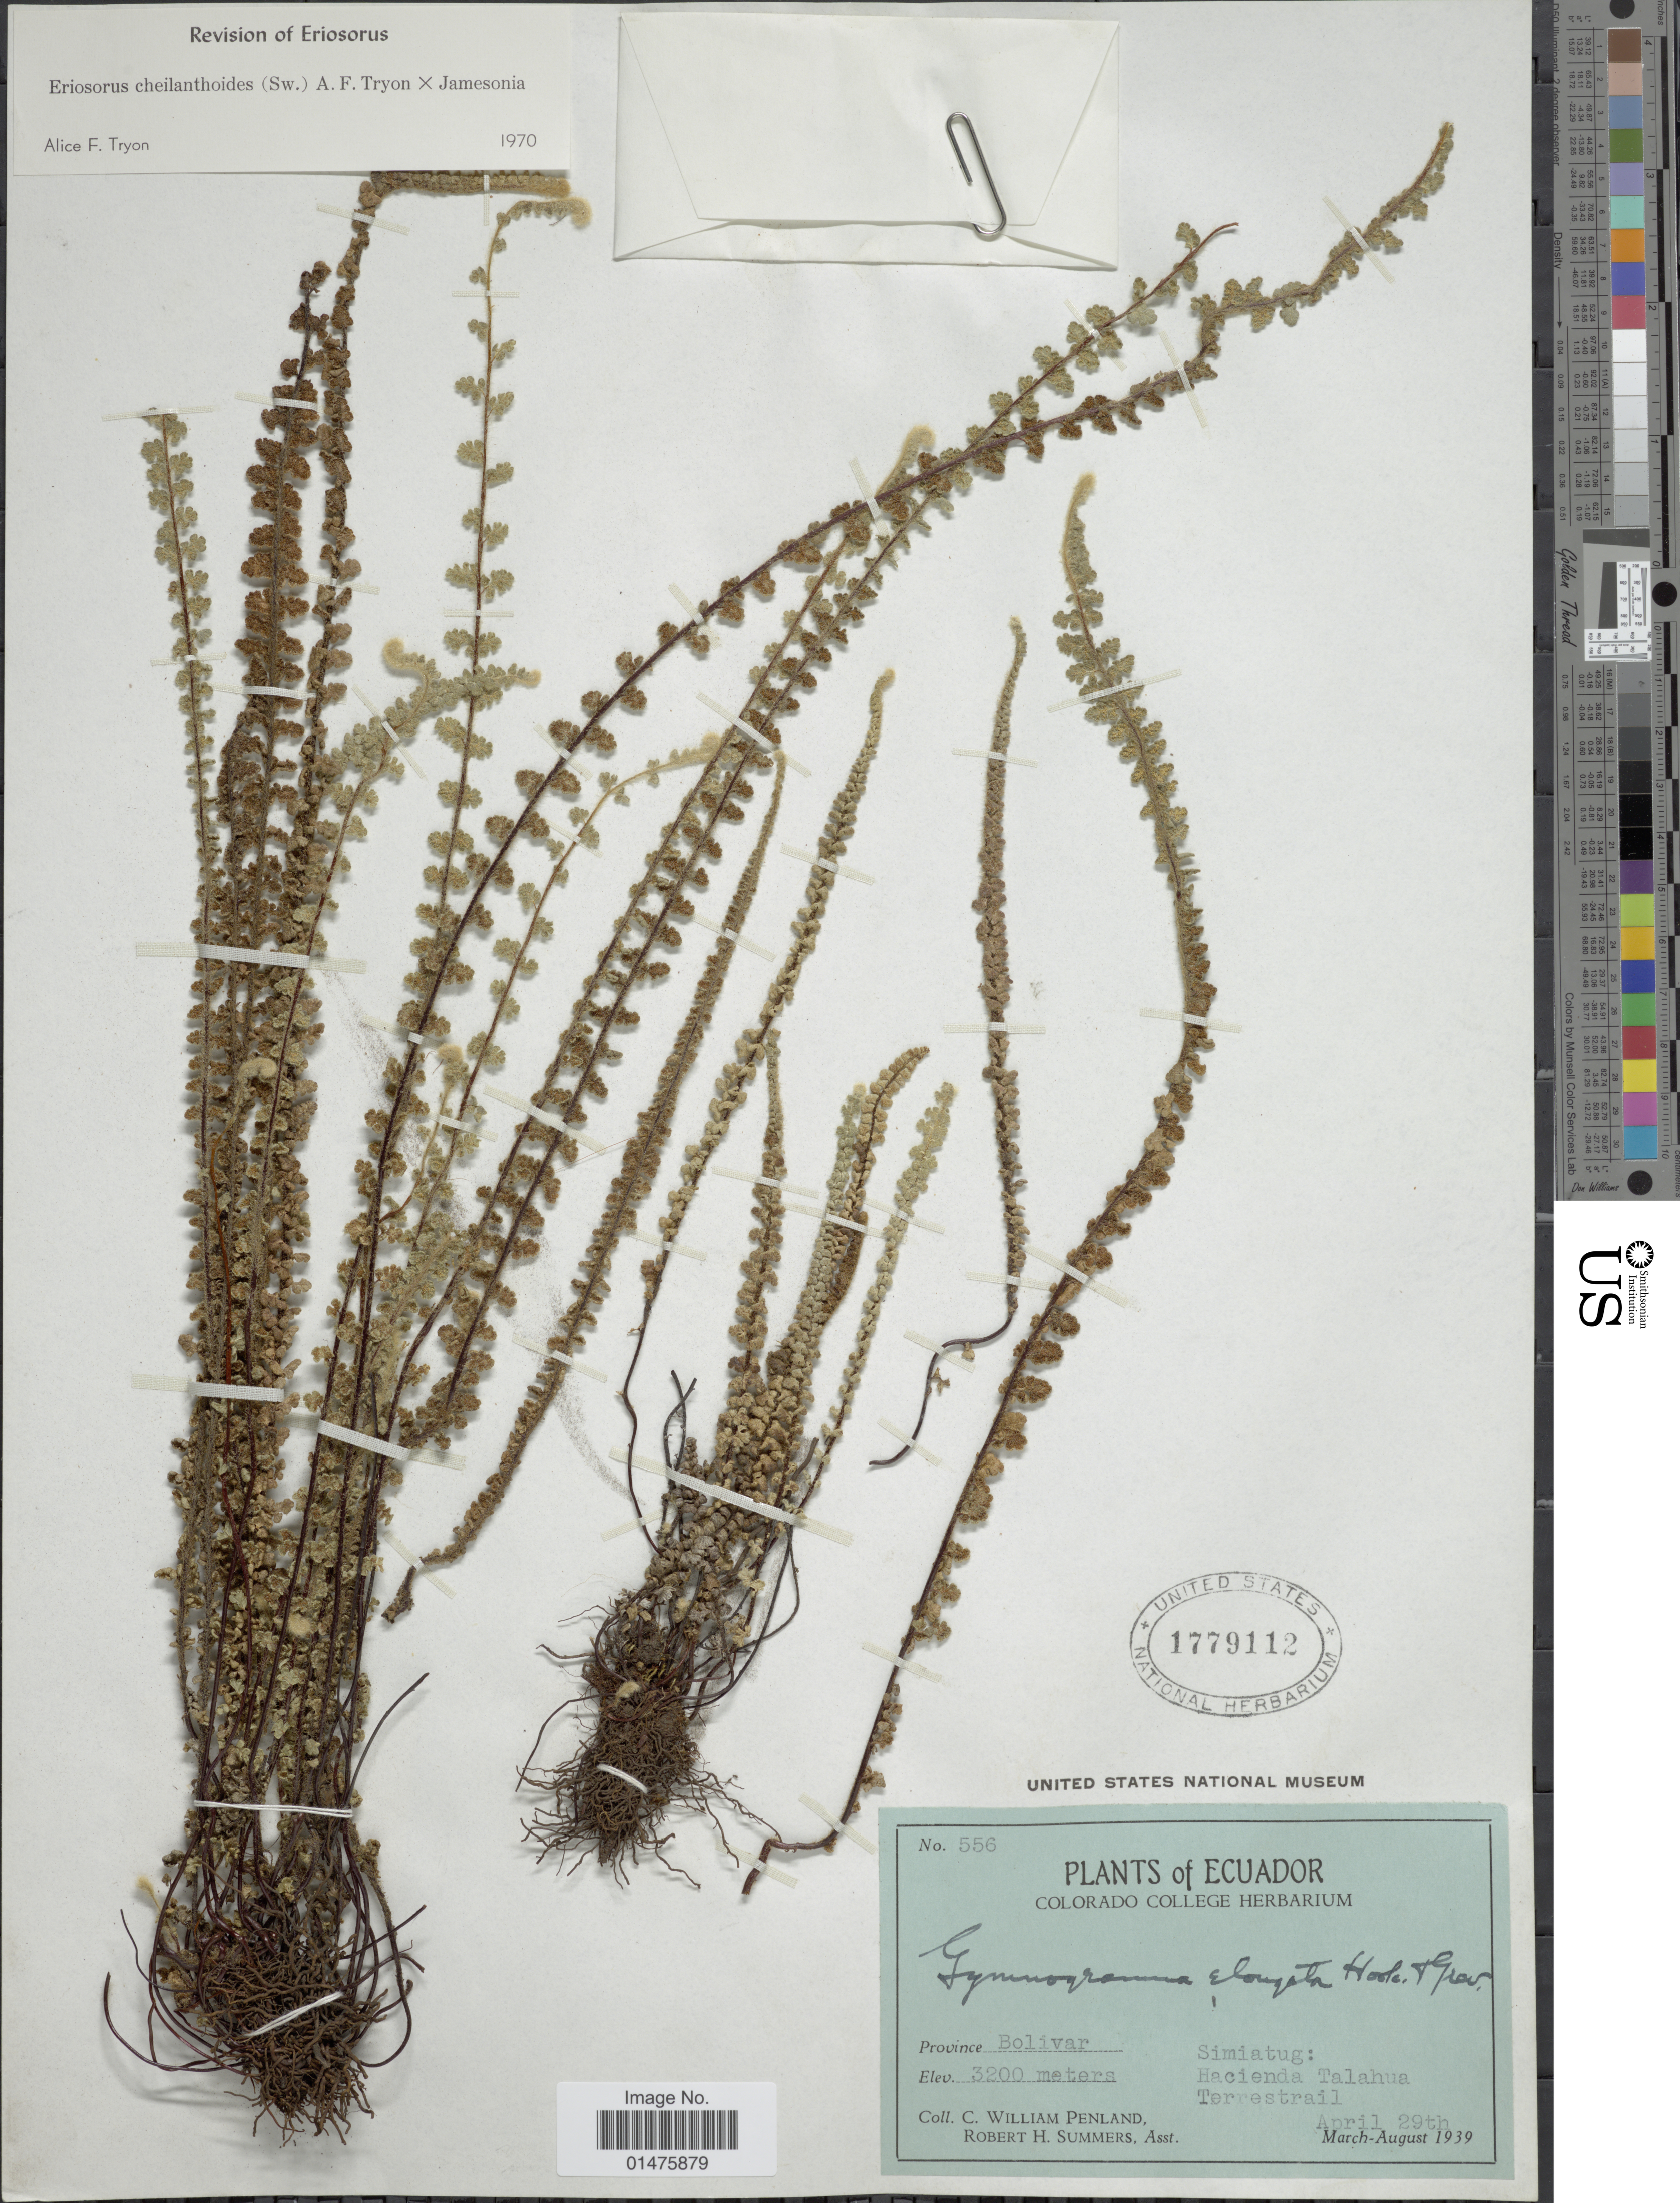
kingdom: Plantae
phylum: Tracheophyta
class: Polypodiopsida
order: Polypodiales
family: Pteridaceae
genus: Jamesonia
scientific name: Jamesonia cheilanthoides x J. jamesonia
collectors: C. W. Penland & R. Summers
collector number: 556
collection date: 1939-04-29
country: Ecuador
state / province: Bolívar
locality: Simiatug: hacienda Talahua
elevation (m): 3200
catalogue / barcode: US 1779112